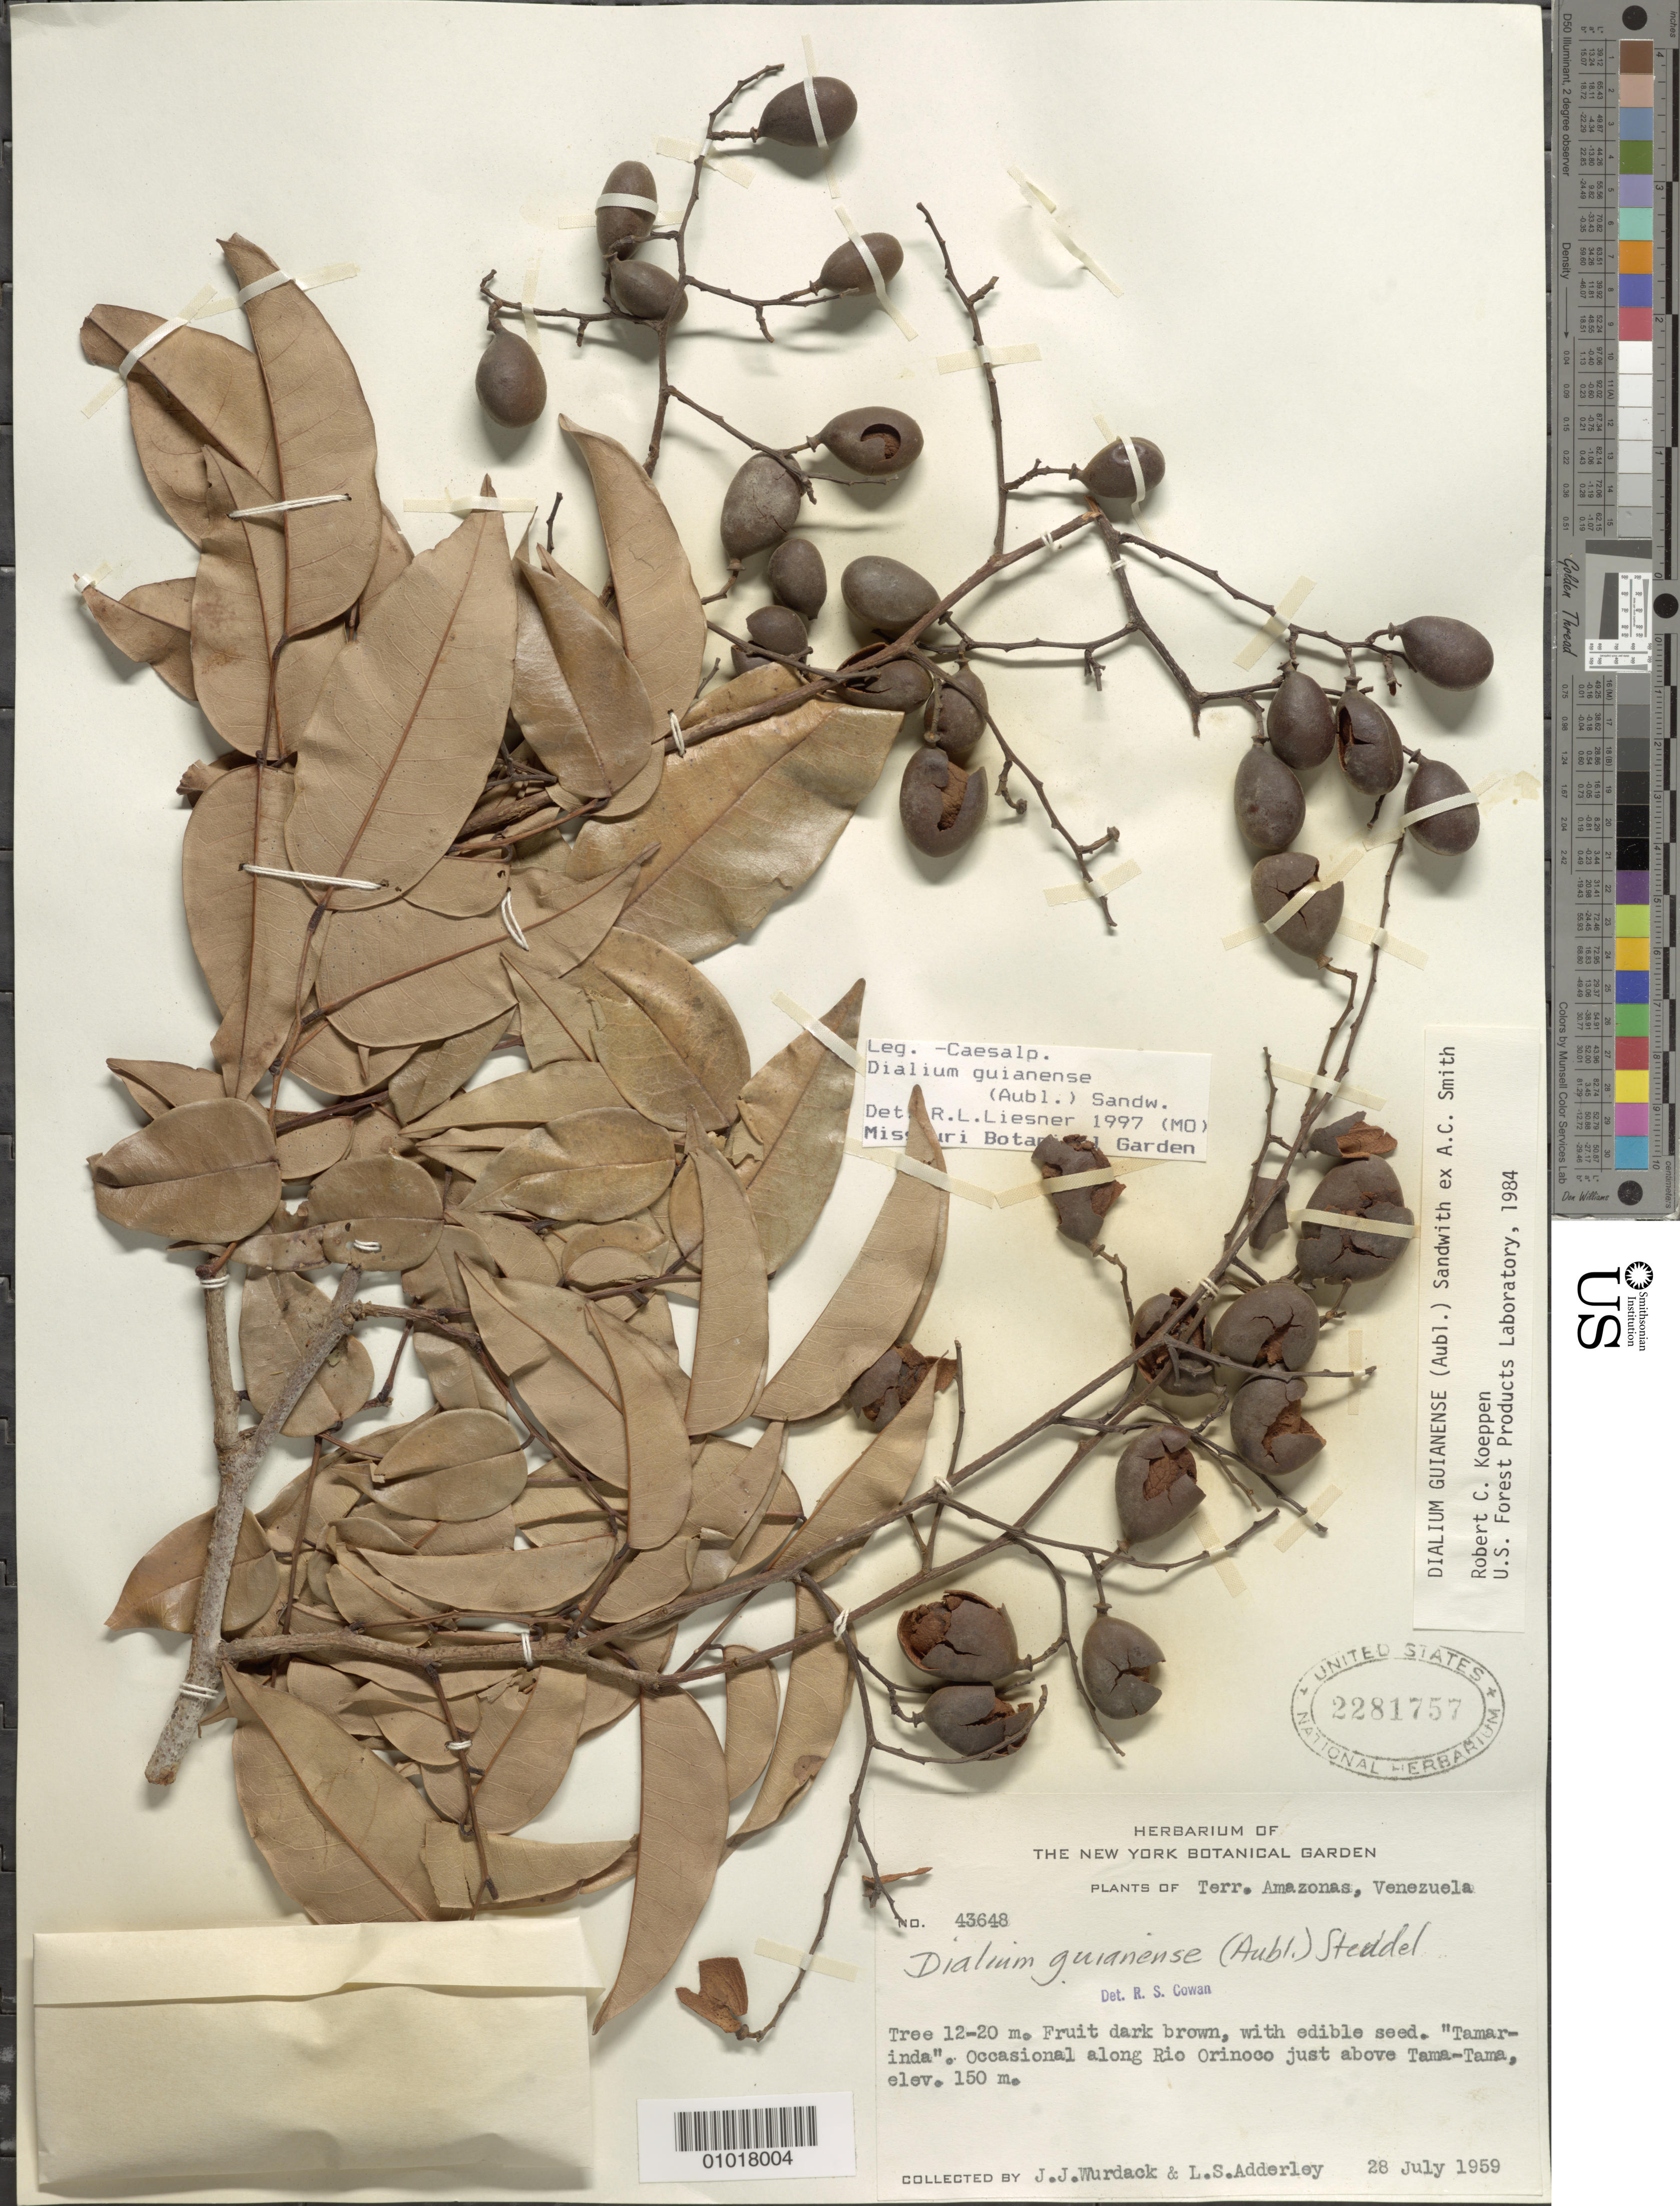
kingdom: Plantae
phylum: Tracheophyta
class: Magnoliopsida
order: Fabales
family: Fabaceae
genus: Dialium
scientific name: Dialium guianense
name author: (Aubl.) Sandwith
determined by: Liesner, R. L.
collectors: J. J. Wurdack & L. S. Adderley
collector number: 43648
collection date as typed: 28-Jul-59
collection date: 1959-07-28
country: Venezuela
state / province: Amazonas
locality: Río Orinoco, Tama-Tama, just above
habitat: Along river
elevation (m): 150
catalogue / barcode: US 2281757